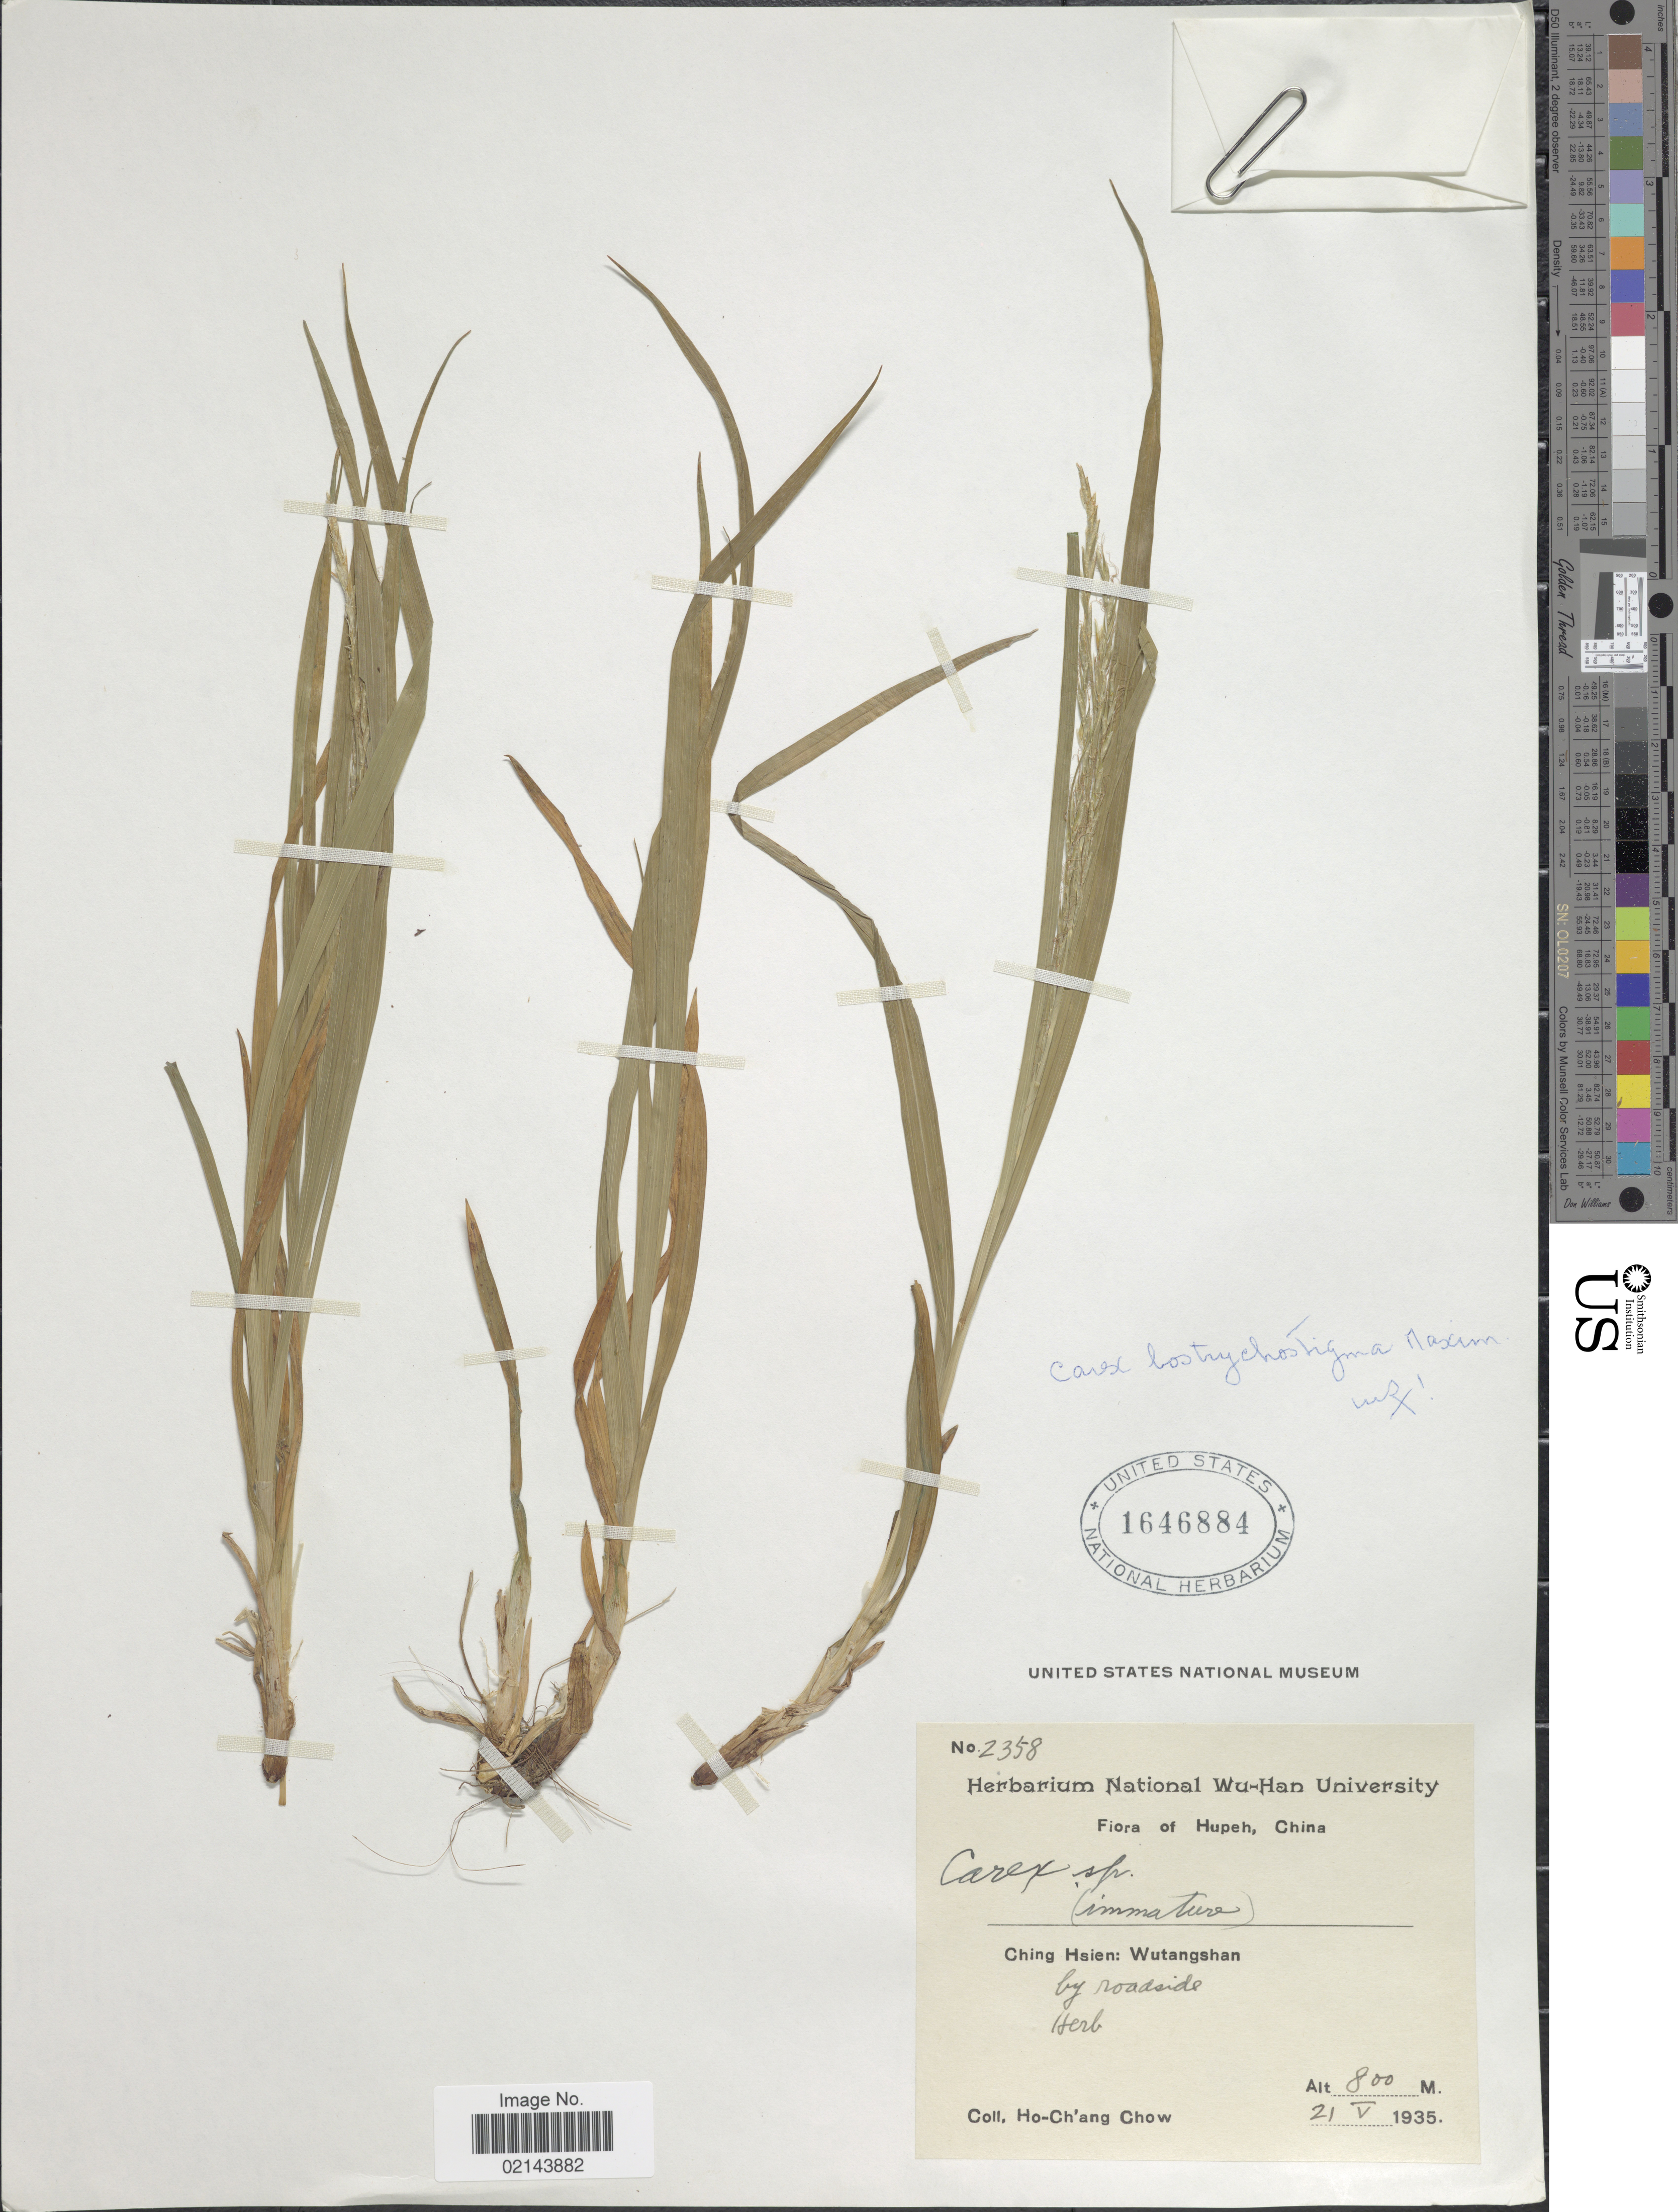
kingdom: Plantae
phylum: Tracheophyta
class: Liliopsida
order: Poales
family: Cyperaceae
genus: Carex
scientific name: Carex bostrychostigma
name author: Maxim.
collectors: H. Chow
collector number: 2358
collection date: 1935-05-21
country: China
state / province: Hubei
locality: Hupeh. Ching Hsien: Wutangshan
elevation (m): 800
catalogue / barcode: US 1646884